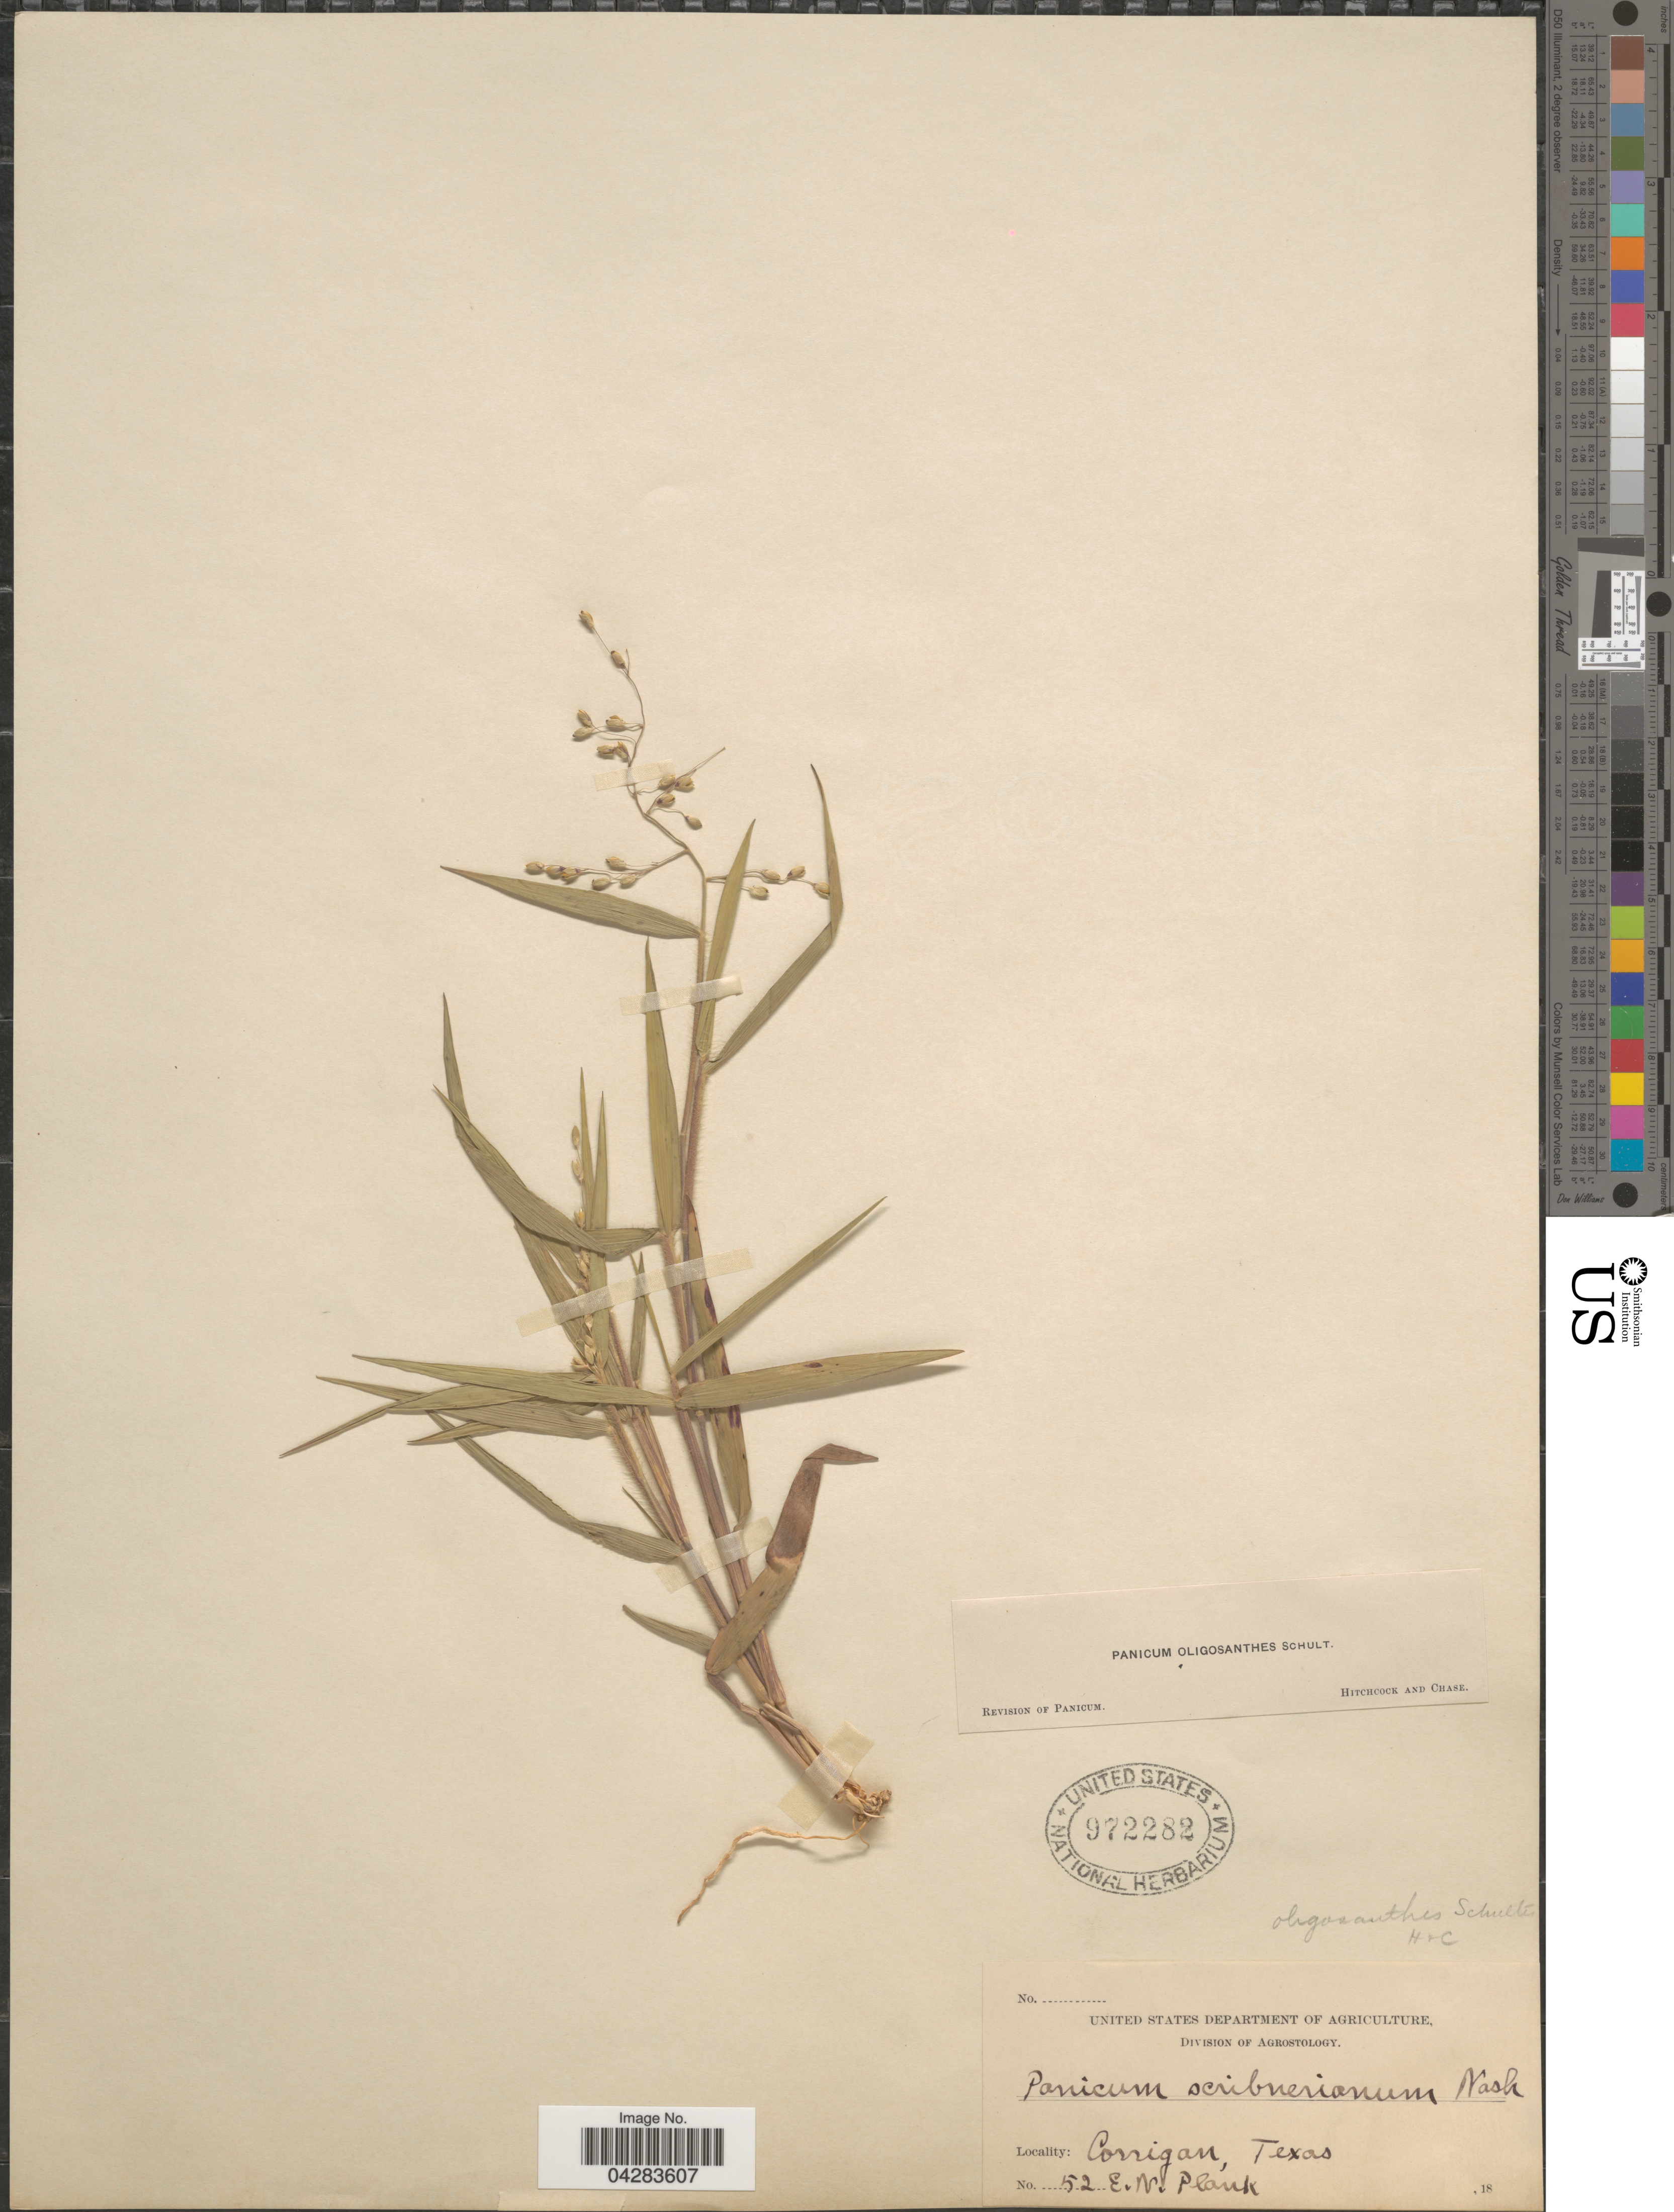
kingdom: Plantae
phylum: Tracheophyta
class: Liliopsida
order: Poales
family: Poaceae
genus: Dichanthelium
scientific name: Dichanthelium oligosanthes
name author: (Schult.) Gould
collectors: E. Plank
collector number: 52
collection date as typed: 18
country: United States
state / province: Texas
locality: Corrigan.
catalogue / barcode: US 972282